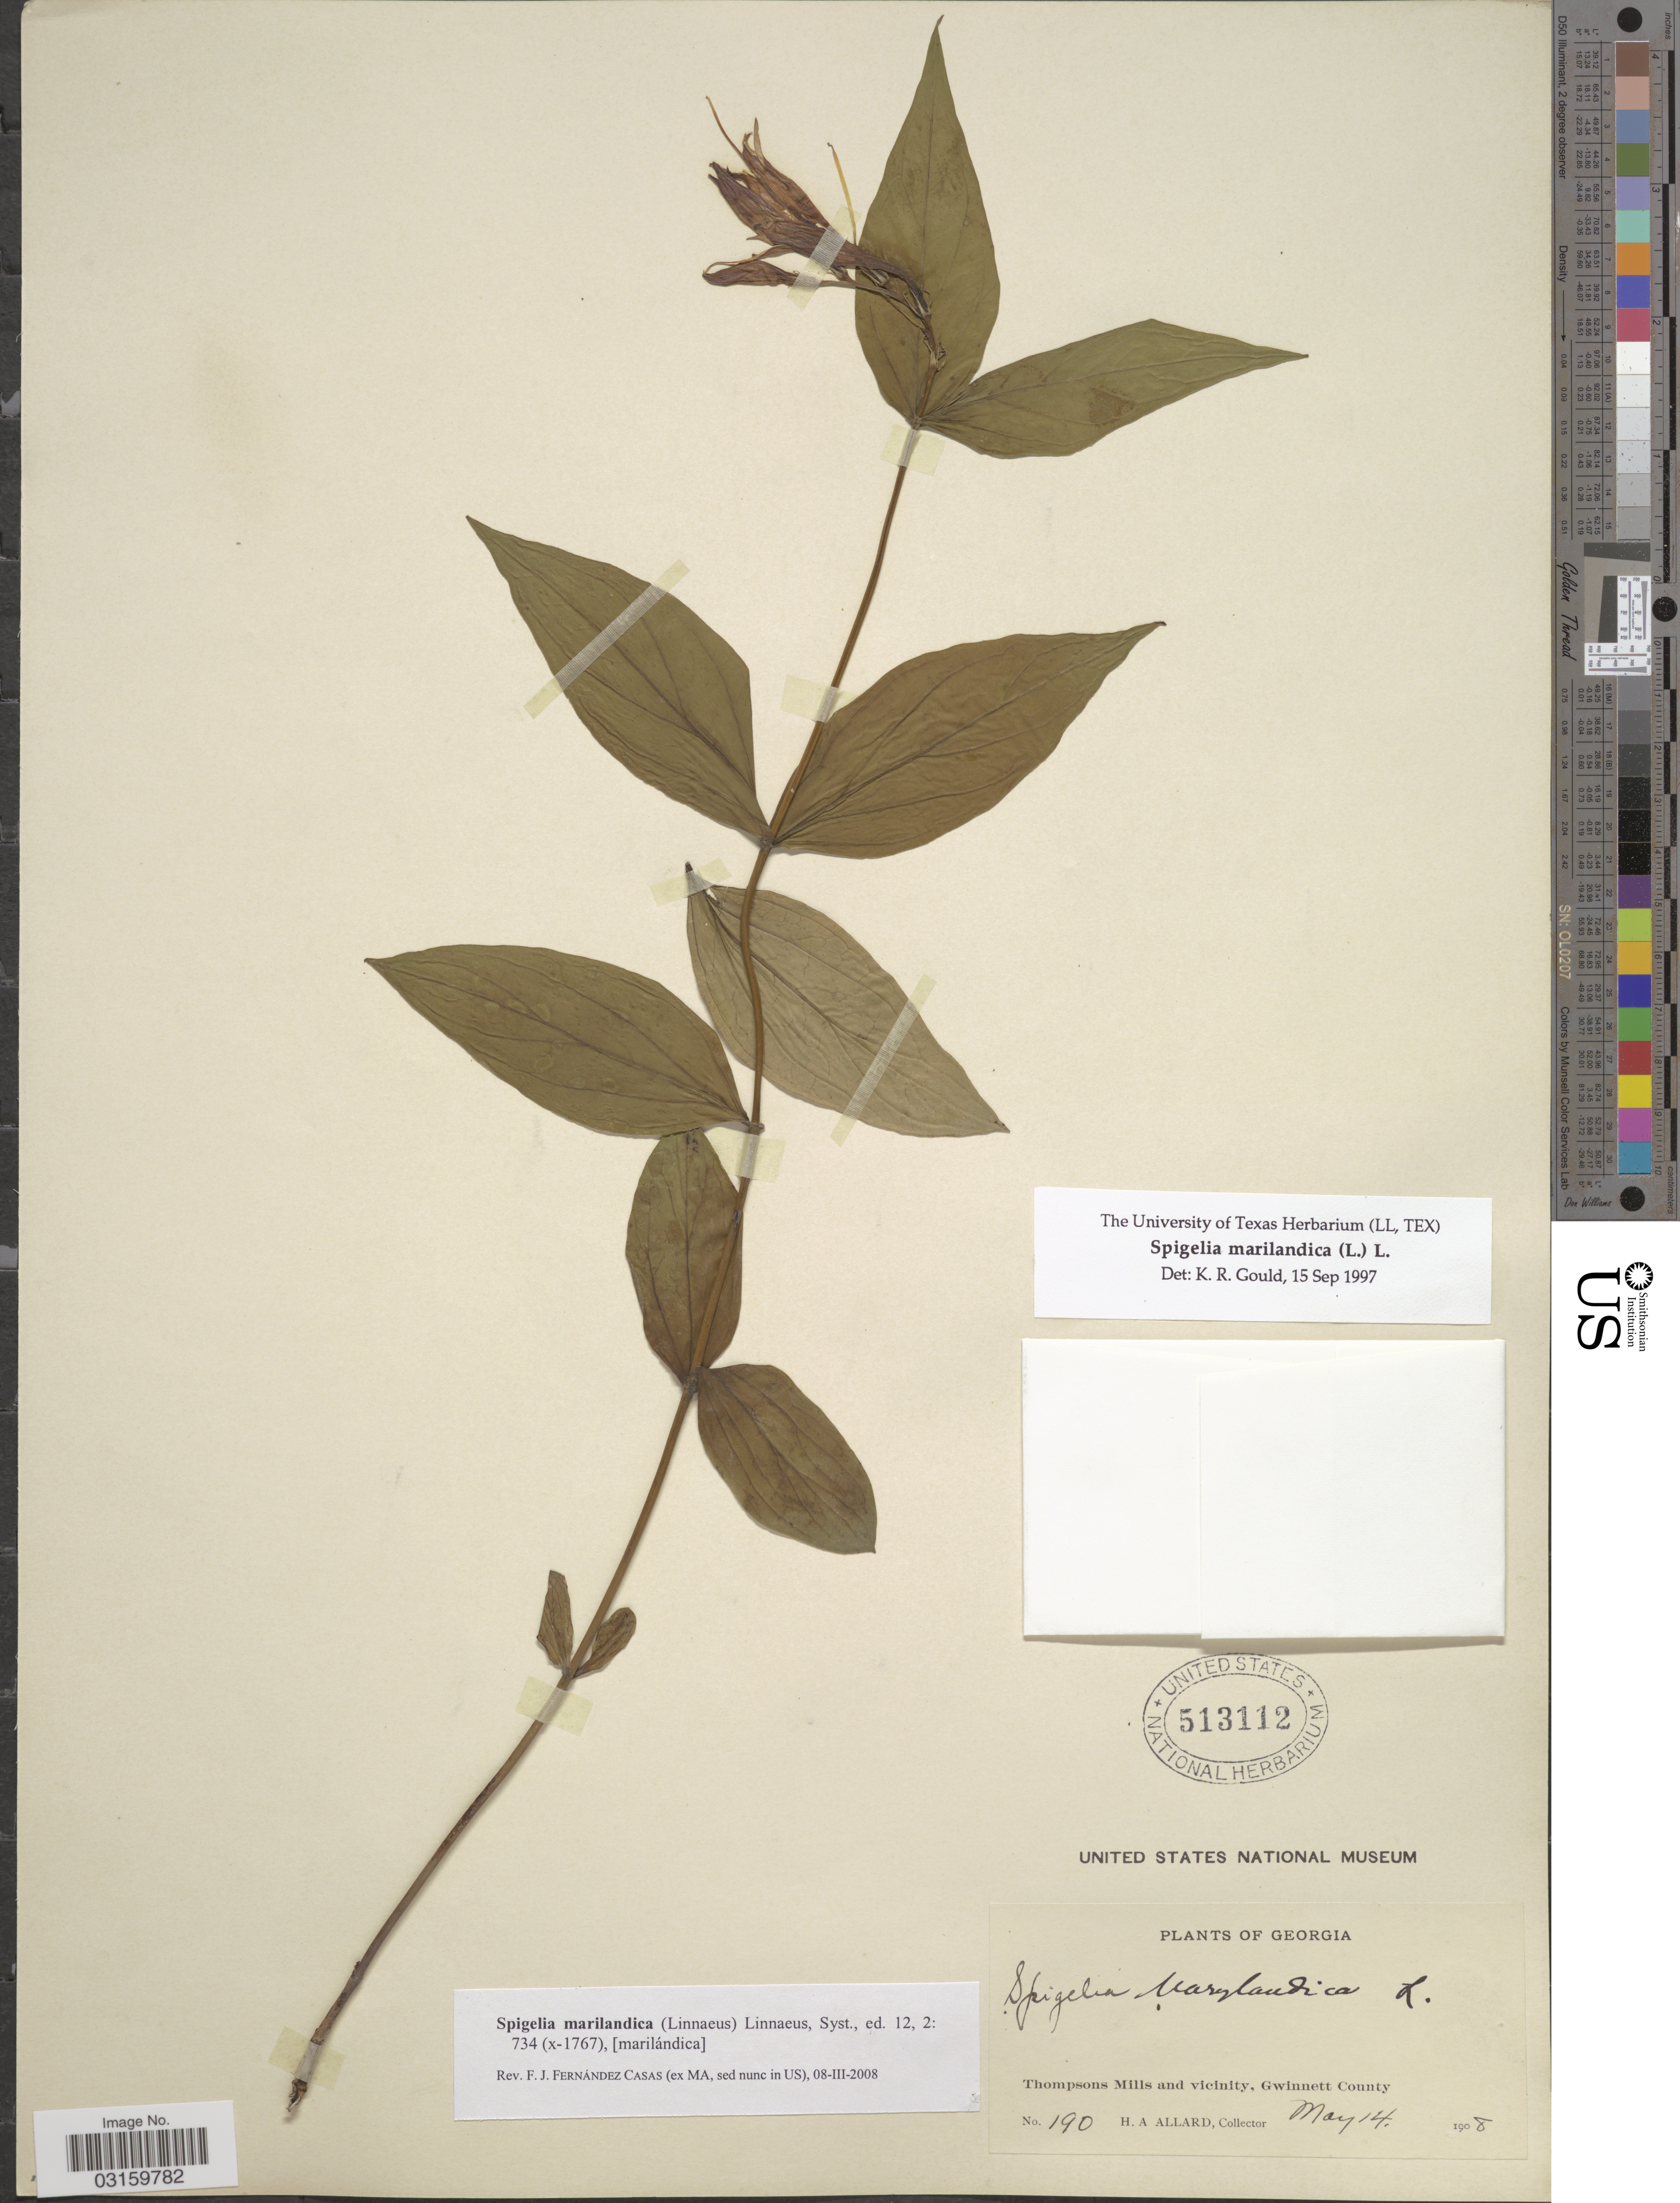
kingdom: Plantae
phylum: Tracheophyta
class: Magnoliopsida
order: Gentianales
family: Loganiaceae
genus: Spigelia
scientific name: Spigelia marilandica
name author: (L.) L.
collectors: H. A. Allard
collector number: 190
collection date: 1908-05-14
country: United States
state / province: Georgia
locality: Thompsons Mills and vicinity, Gwinnett County.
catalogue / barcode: US 513112